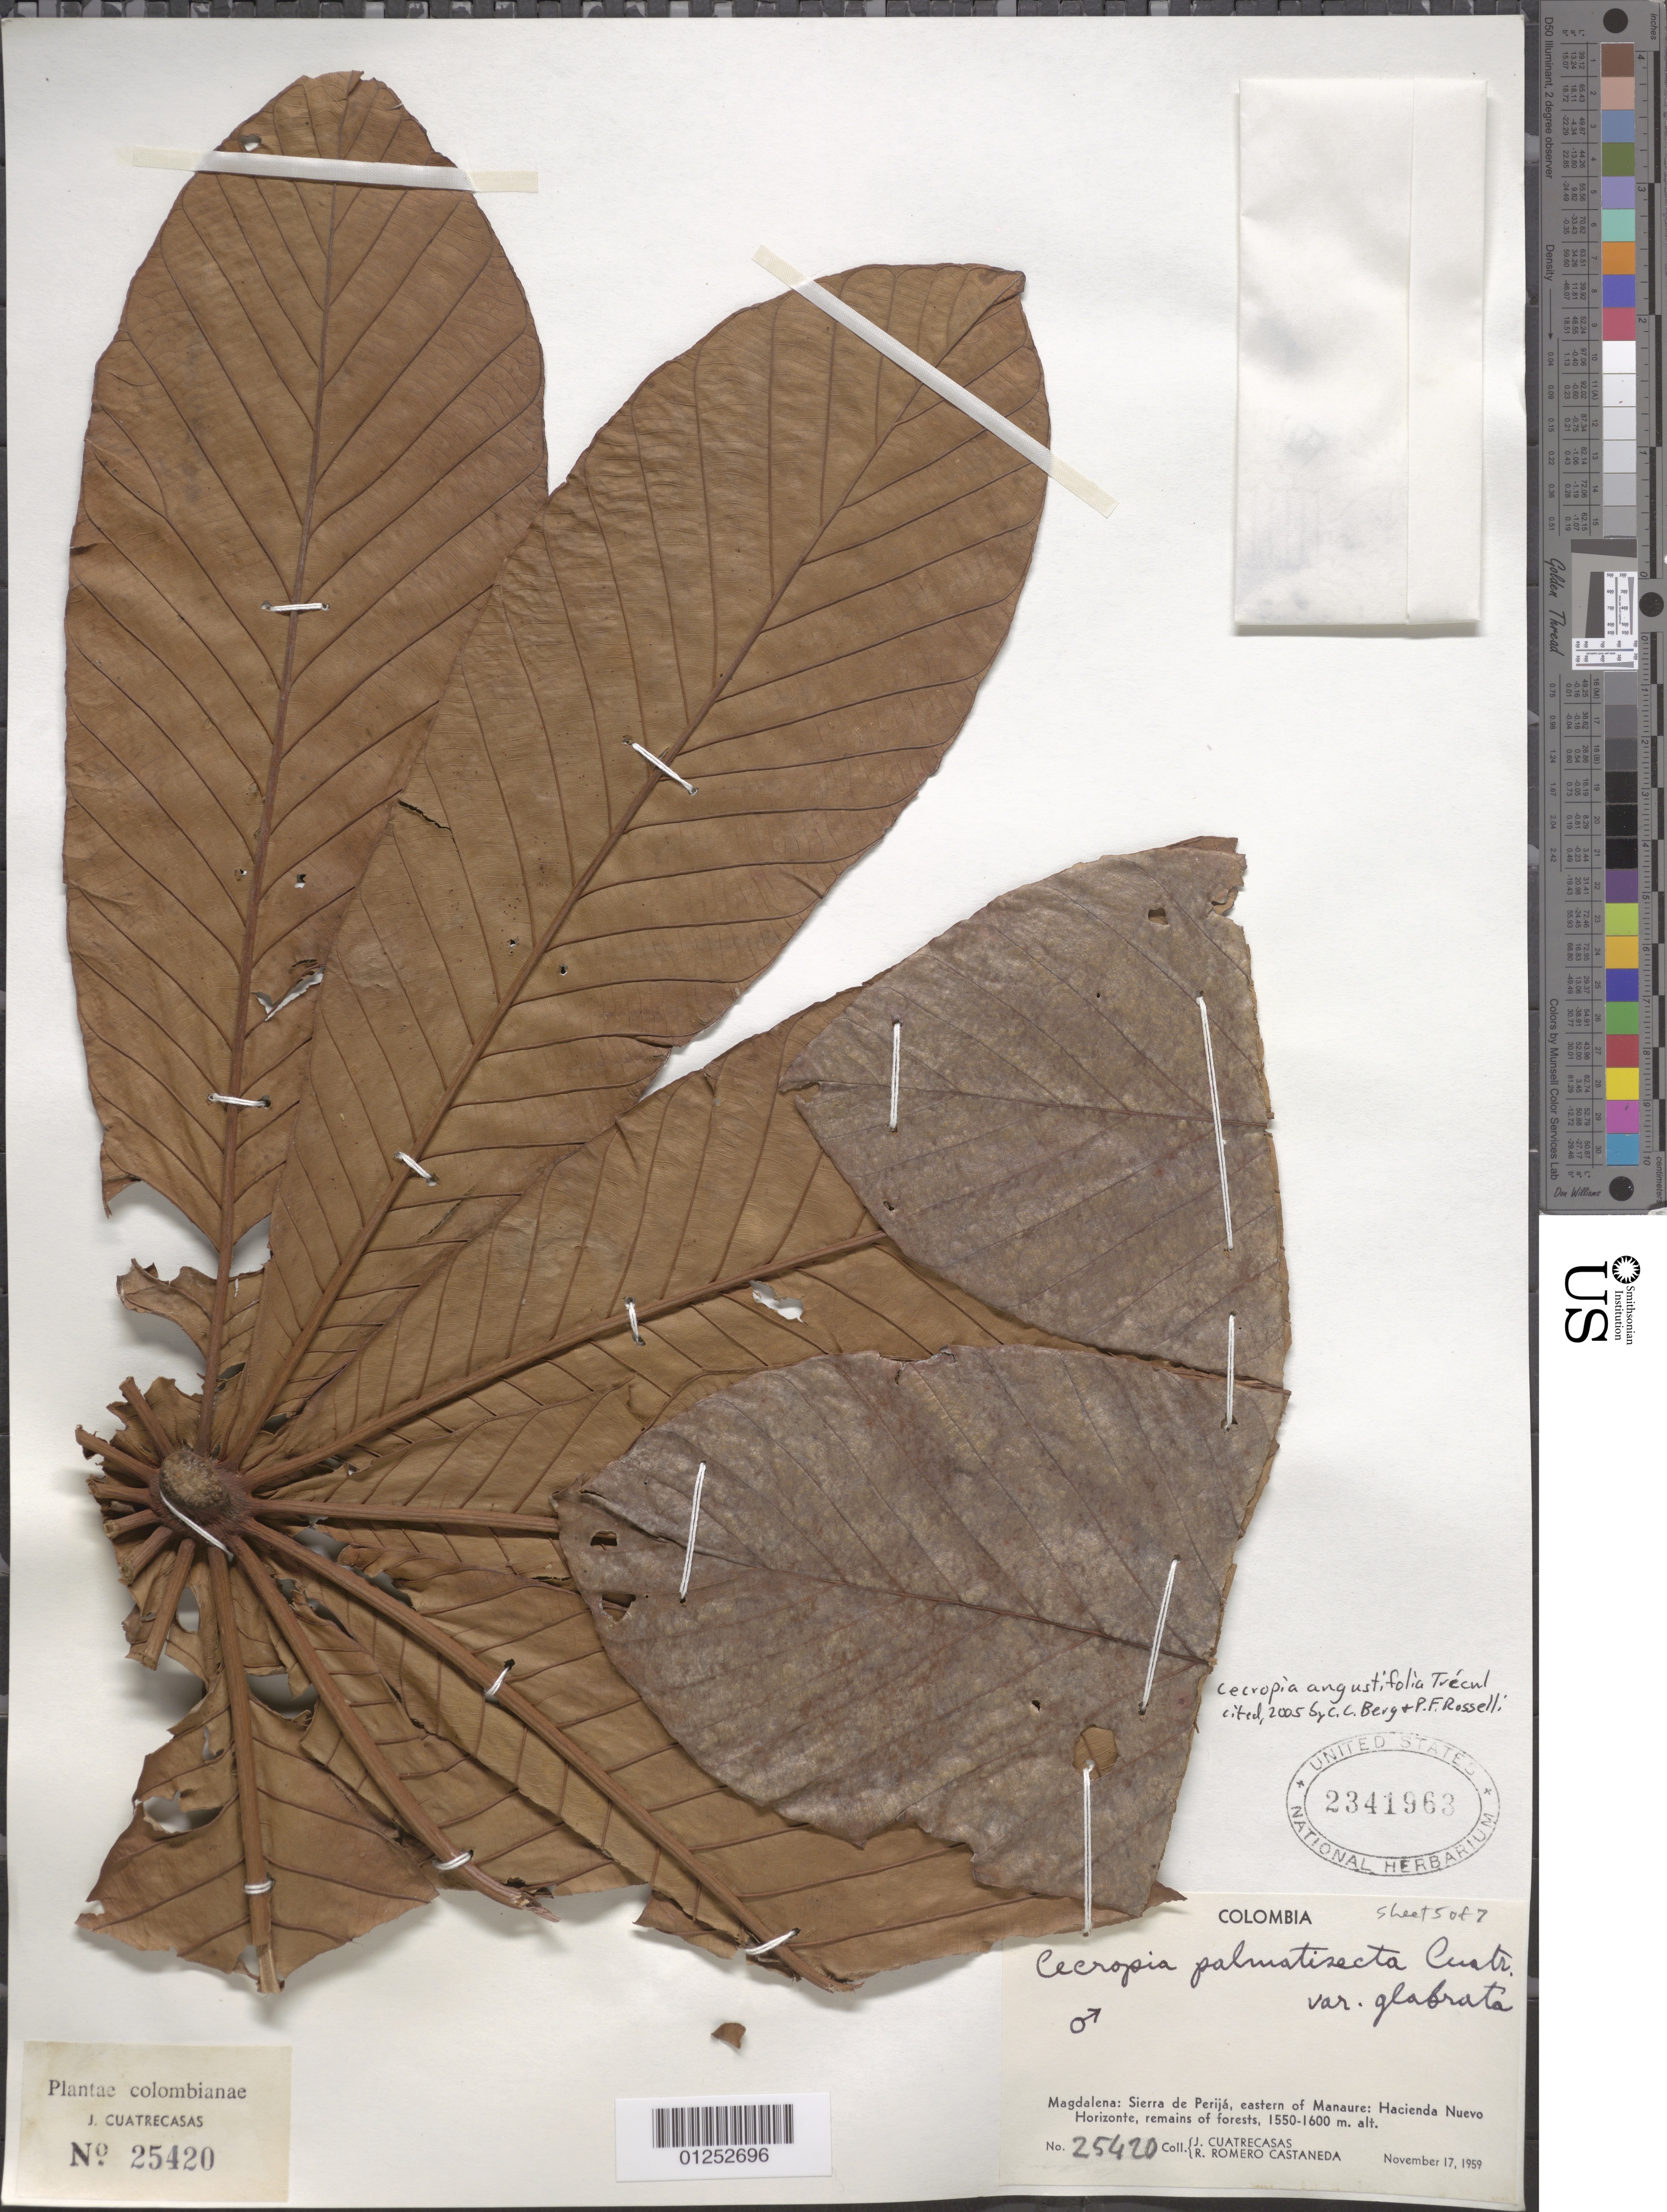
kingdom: Plantae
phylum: Tracheophyta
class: Magnoliopsida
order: Rosales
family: Urticaceae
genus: Cecropia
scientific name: Cecropia angustifolia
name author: Trécul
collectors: J. Cuatrecasas & R. Romero Castañeda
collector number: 25420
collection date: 1959-11-17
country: Colombia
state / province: Magdalena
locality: Sierra de Perijá, eastern of Manaure: Hacienda Nuevo Horizonte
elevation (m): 1550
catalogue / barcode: US 2341963A